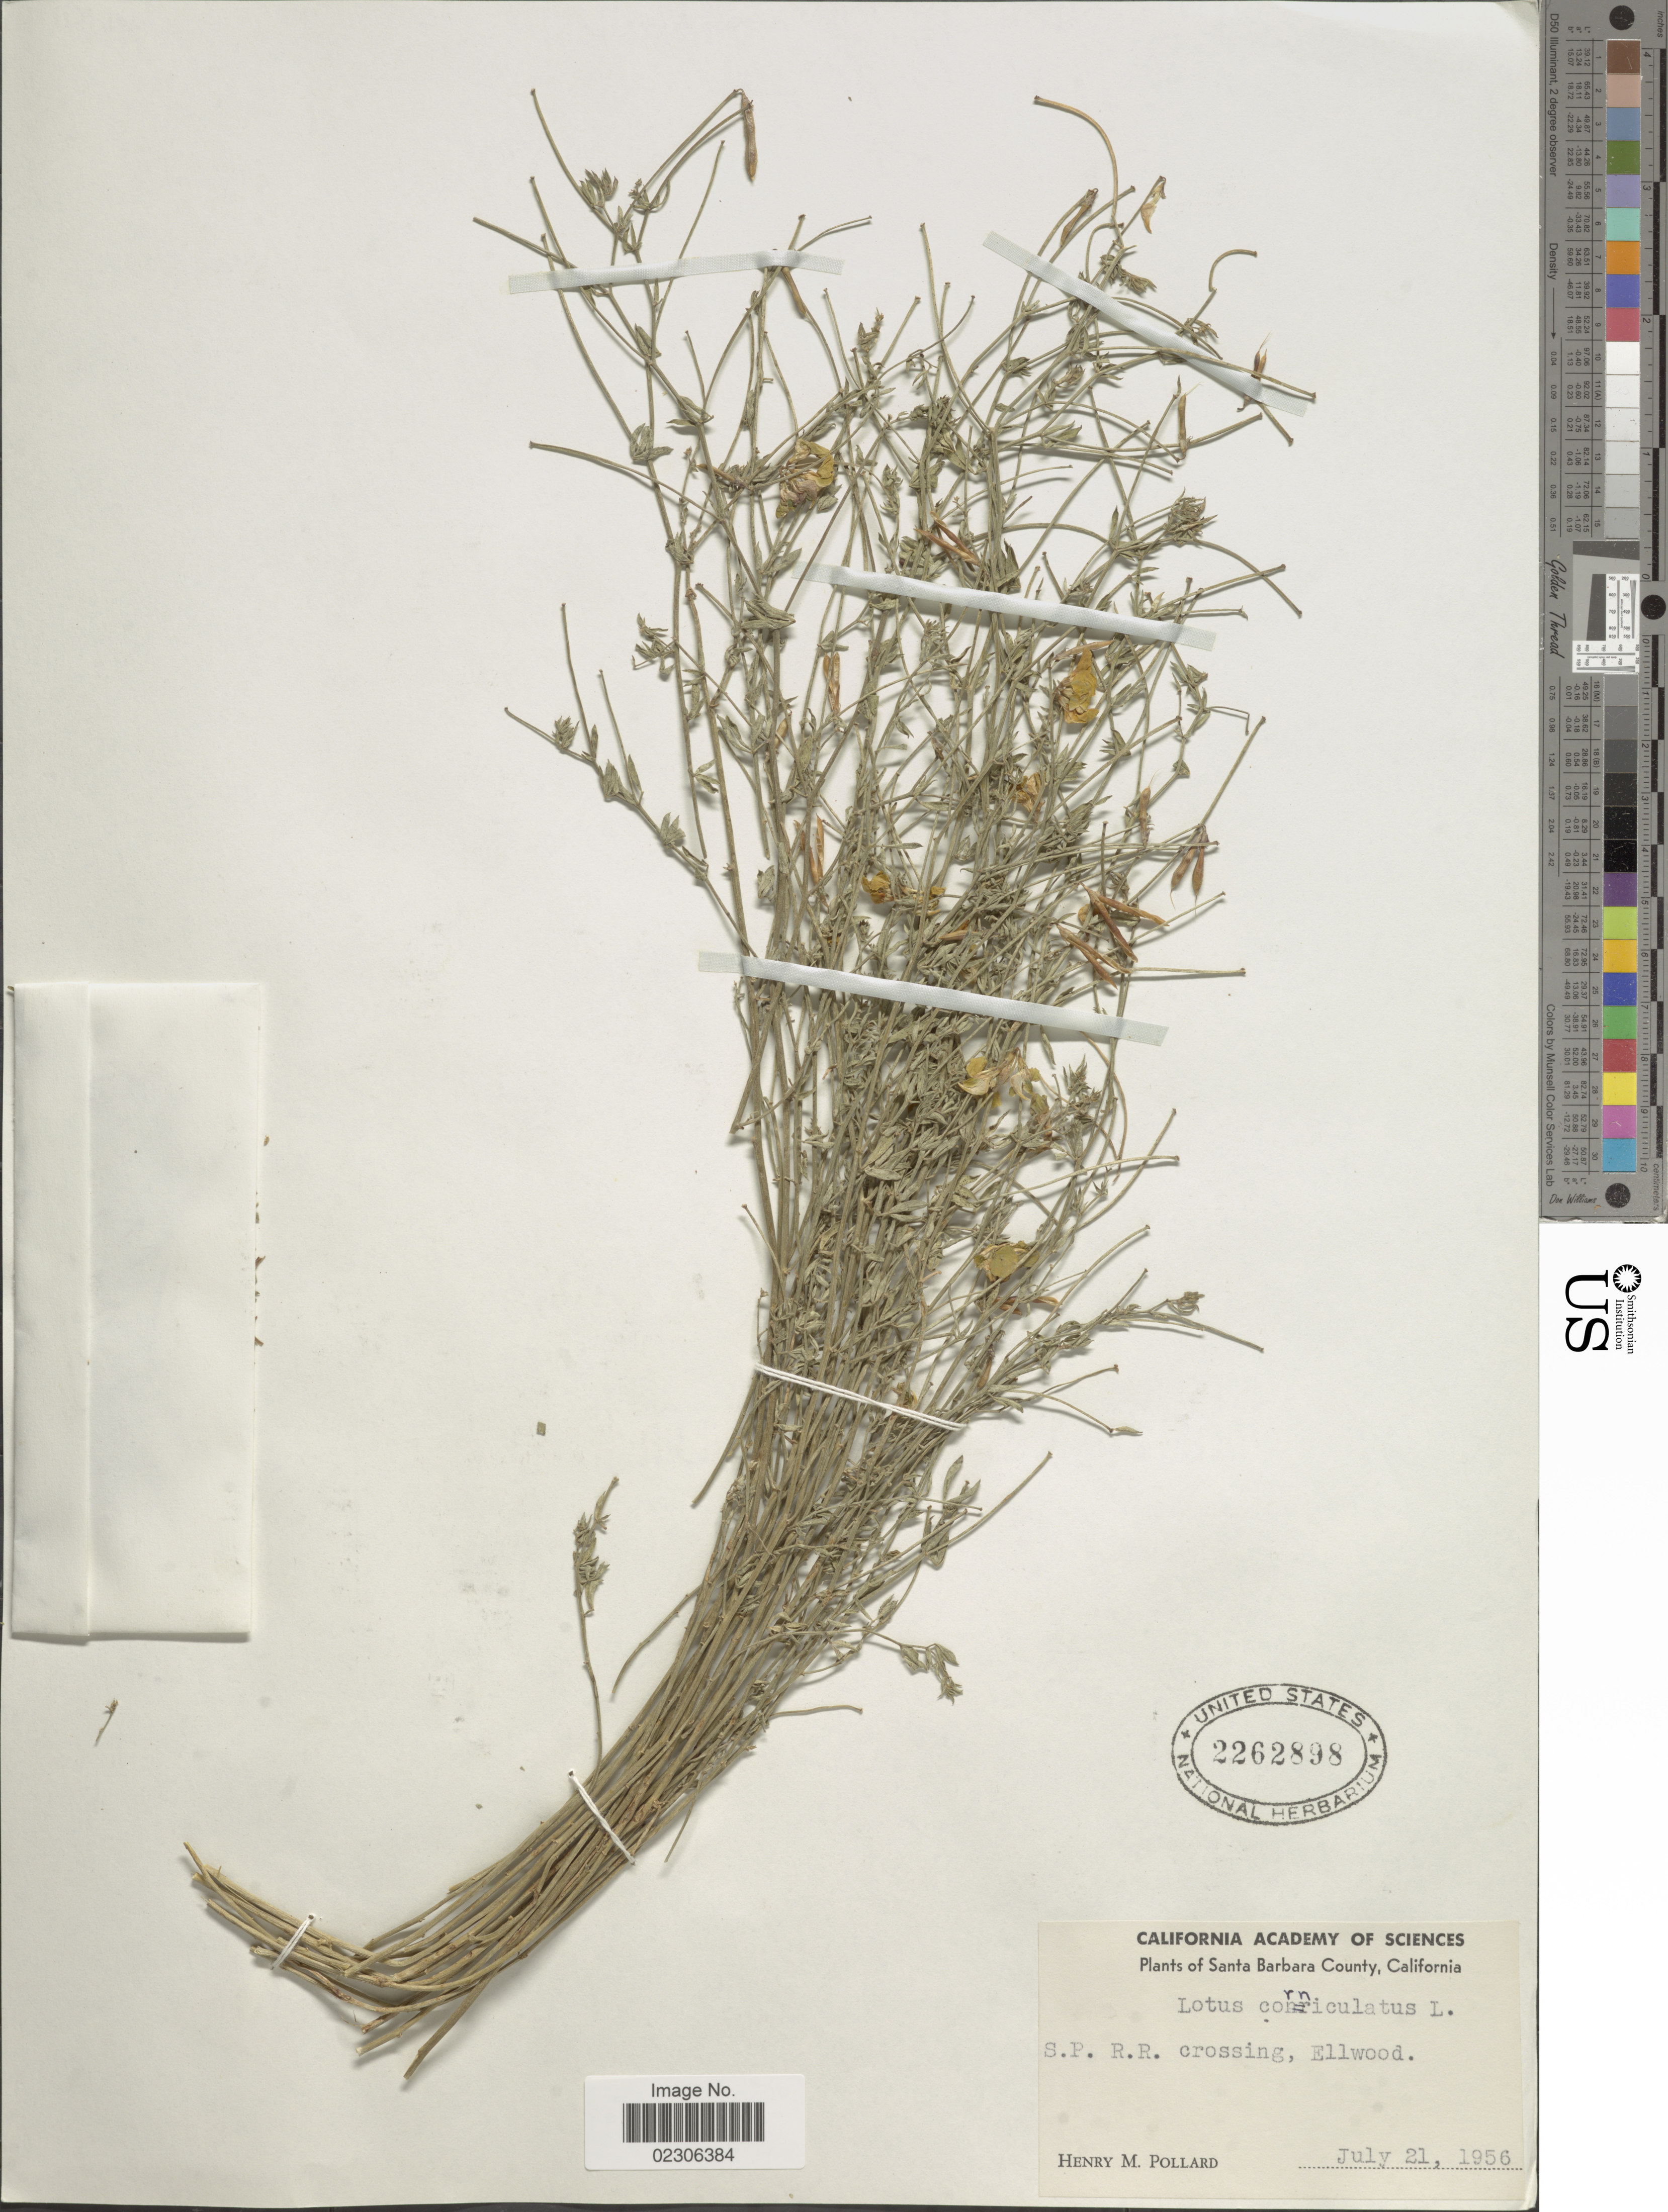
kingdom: Plantae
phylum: Tracheophyta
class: Magnoliopsida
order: Fabales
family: Fabaceae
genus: Lotus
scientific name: Lotus corniculatus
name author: L.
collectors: H. M. Pollard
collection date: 1956-07-21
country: United States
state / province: California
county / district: Santa Barbara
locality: Santa Barbara County, California, S. P. R. R. Crossing, Ellwood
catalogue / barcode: US 2262898